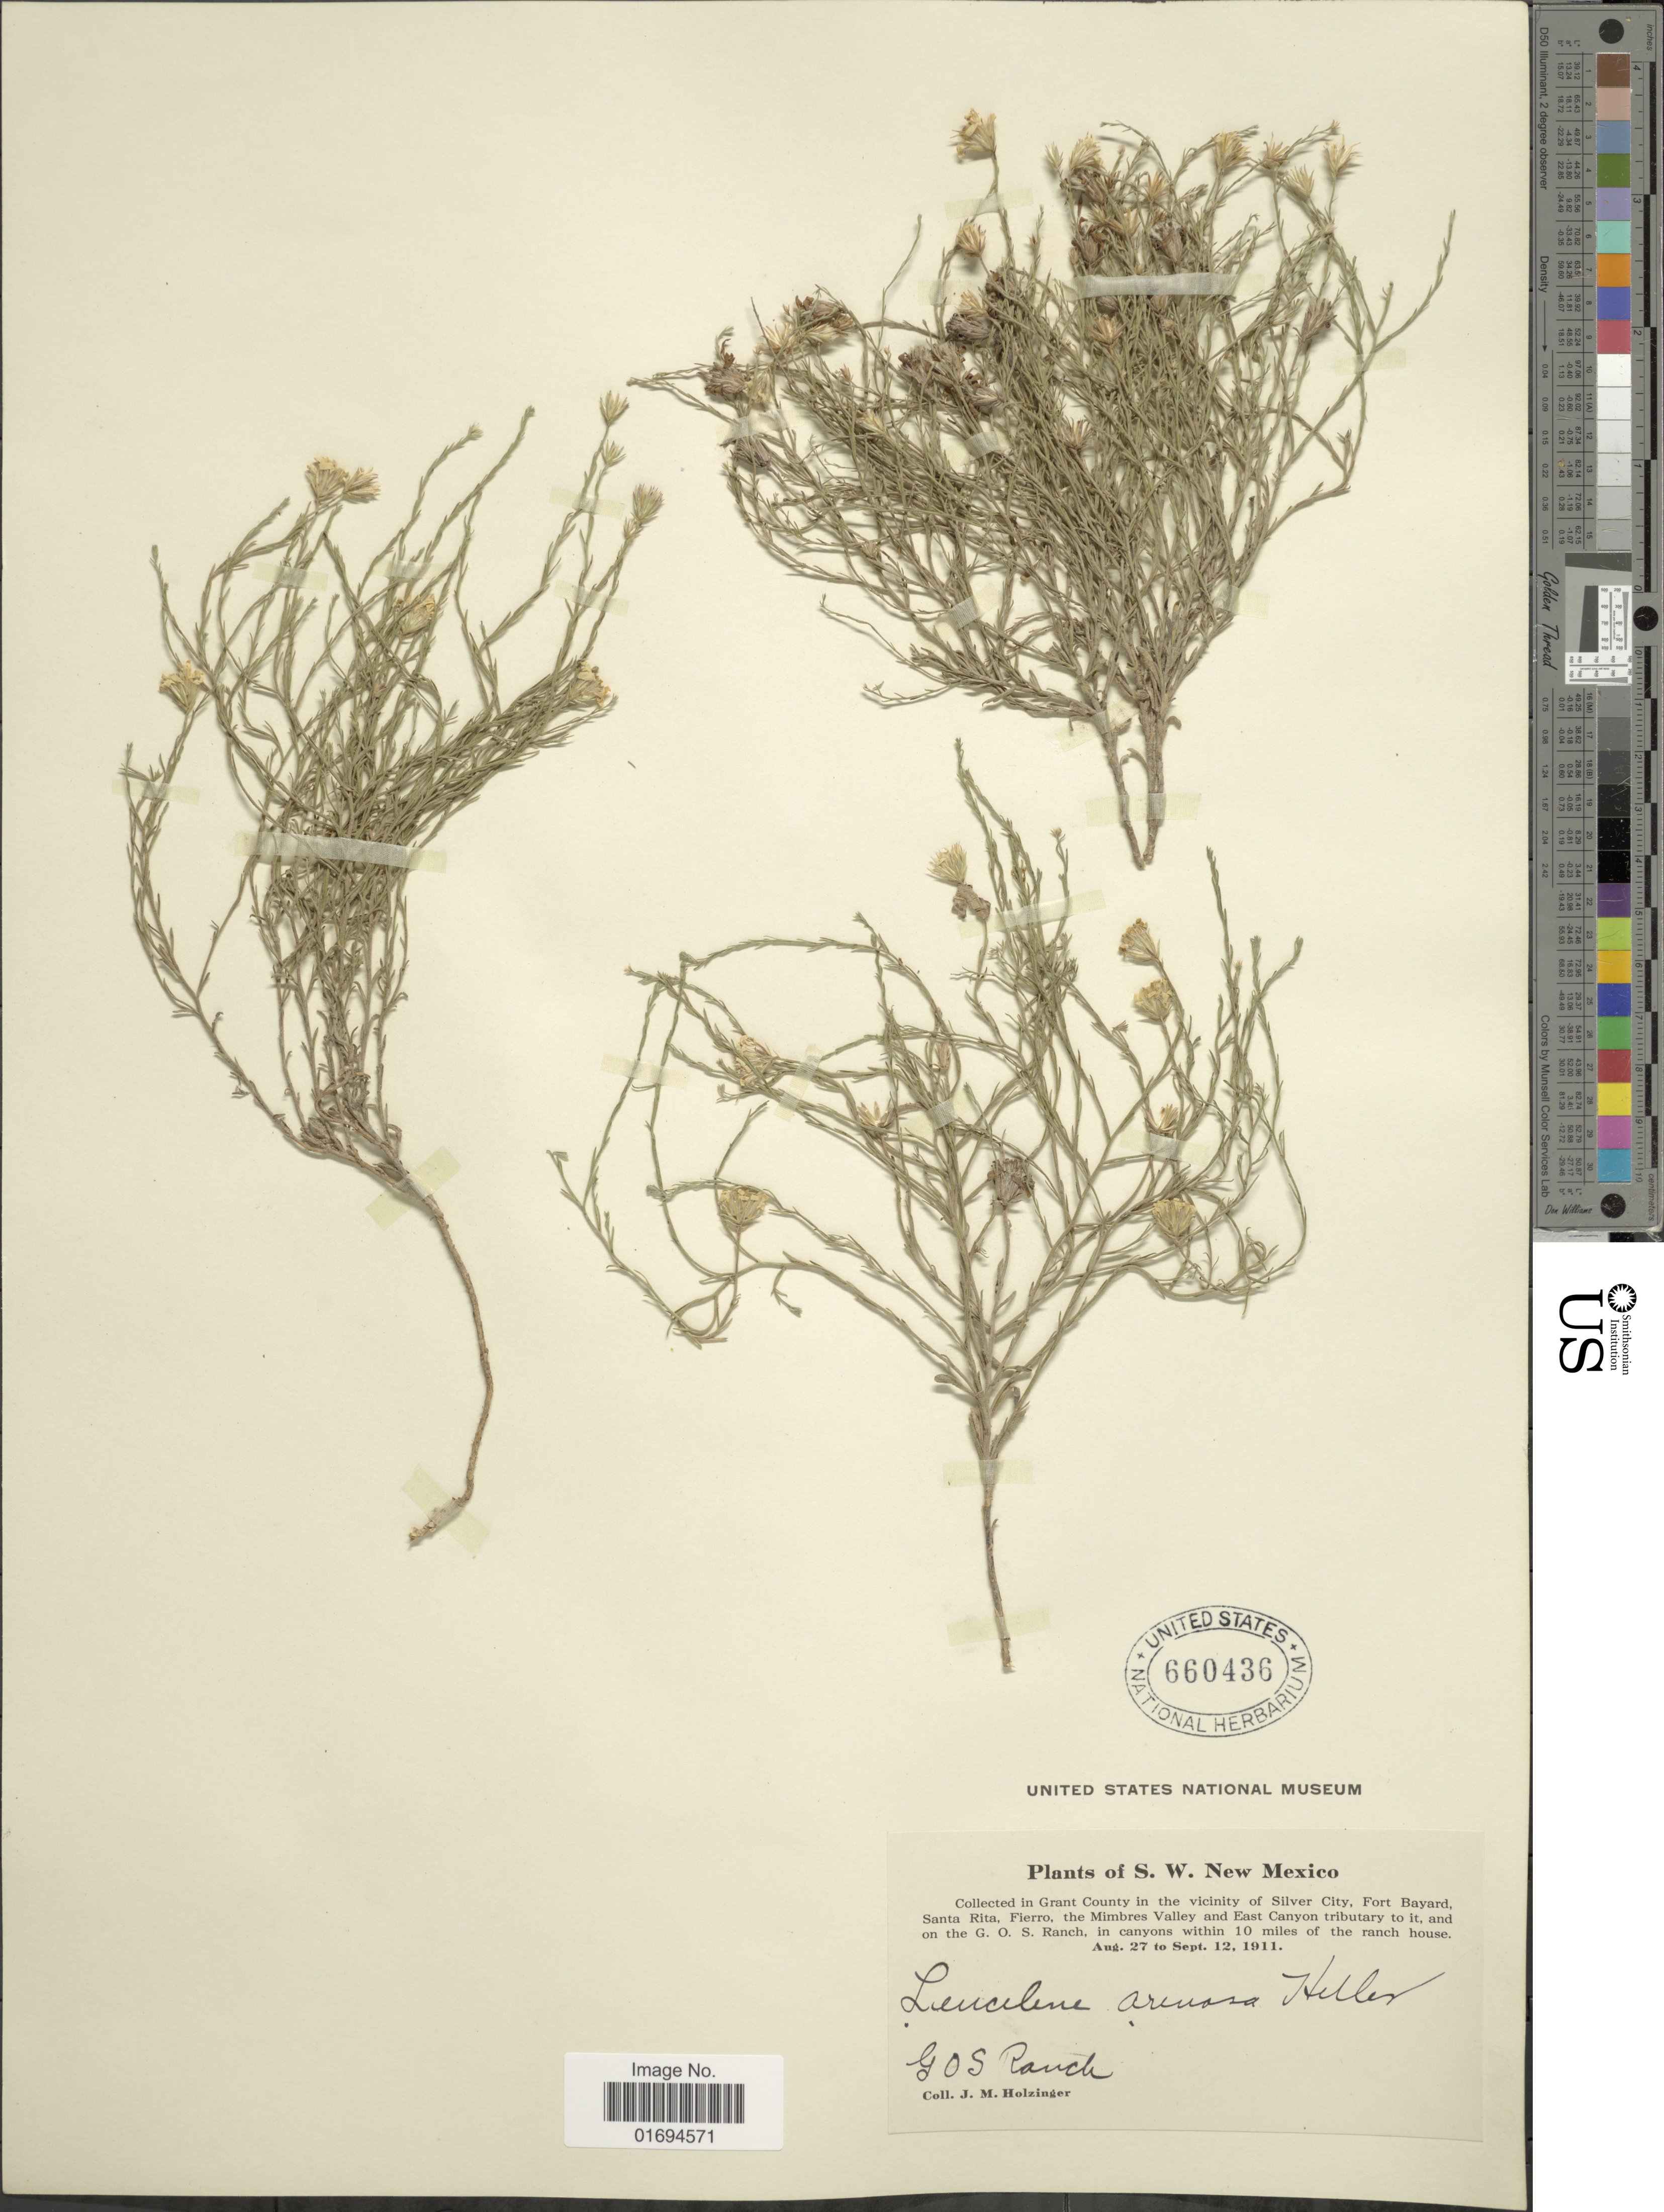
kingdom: Plantae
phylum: Tracheophyta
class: Magnoliopsida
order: Asterales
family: Asteraceae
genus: Chaetopappa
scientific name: Chaetopappa ericoides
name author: (Torr.) G.L. Nesom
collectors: J. M. Holzinger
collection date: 1911-08-27/1911-09-12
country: United States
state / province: New Mexico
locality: S. W. New Mexico, Grant County in the vicinity of Silver City, Fort Bayard, Santa Rita, Fierrom the Mimbres Valley and East Canyon tributary to it, and on the G. O. S ranch, in canyons within 10 miles of the ranch house, Gos Ranch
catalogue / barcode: US 660436